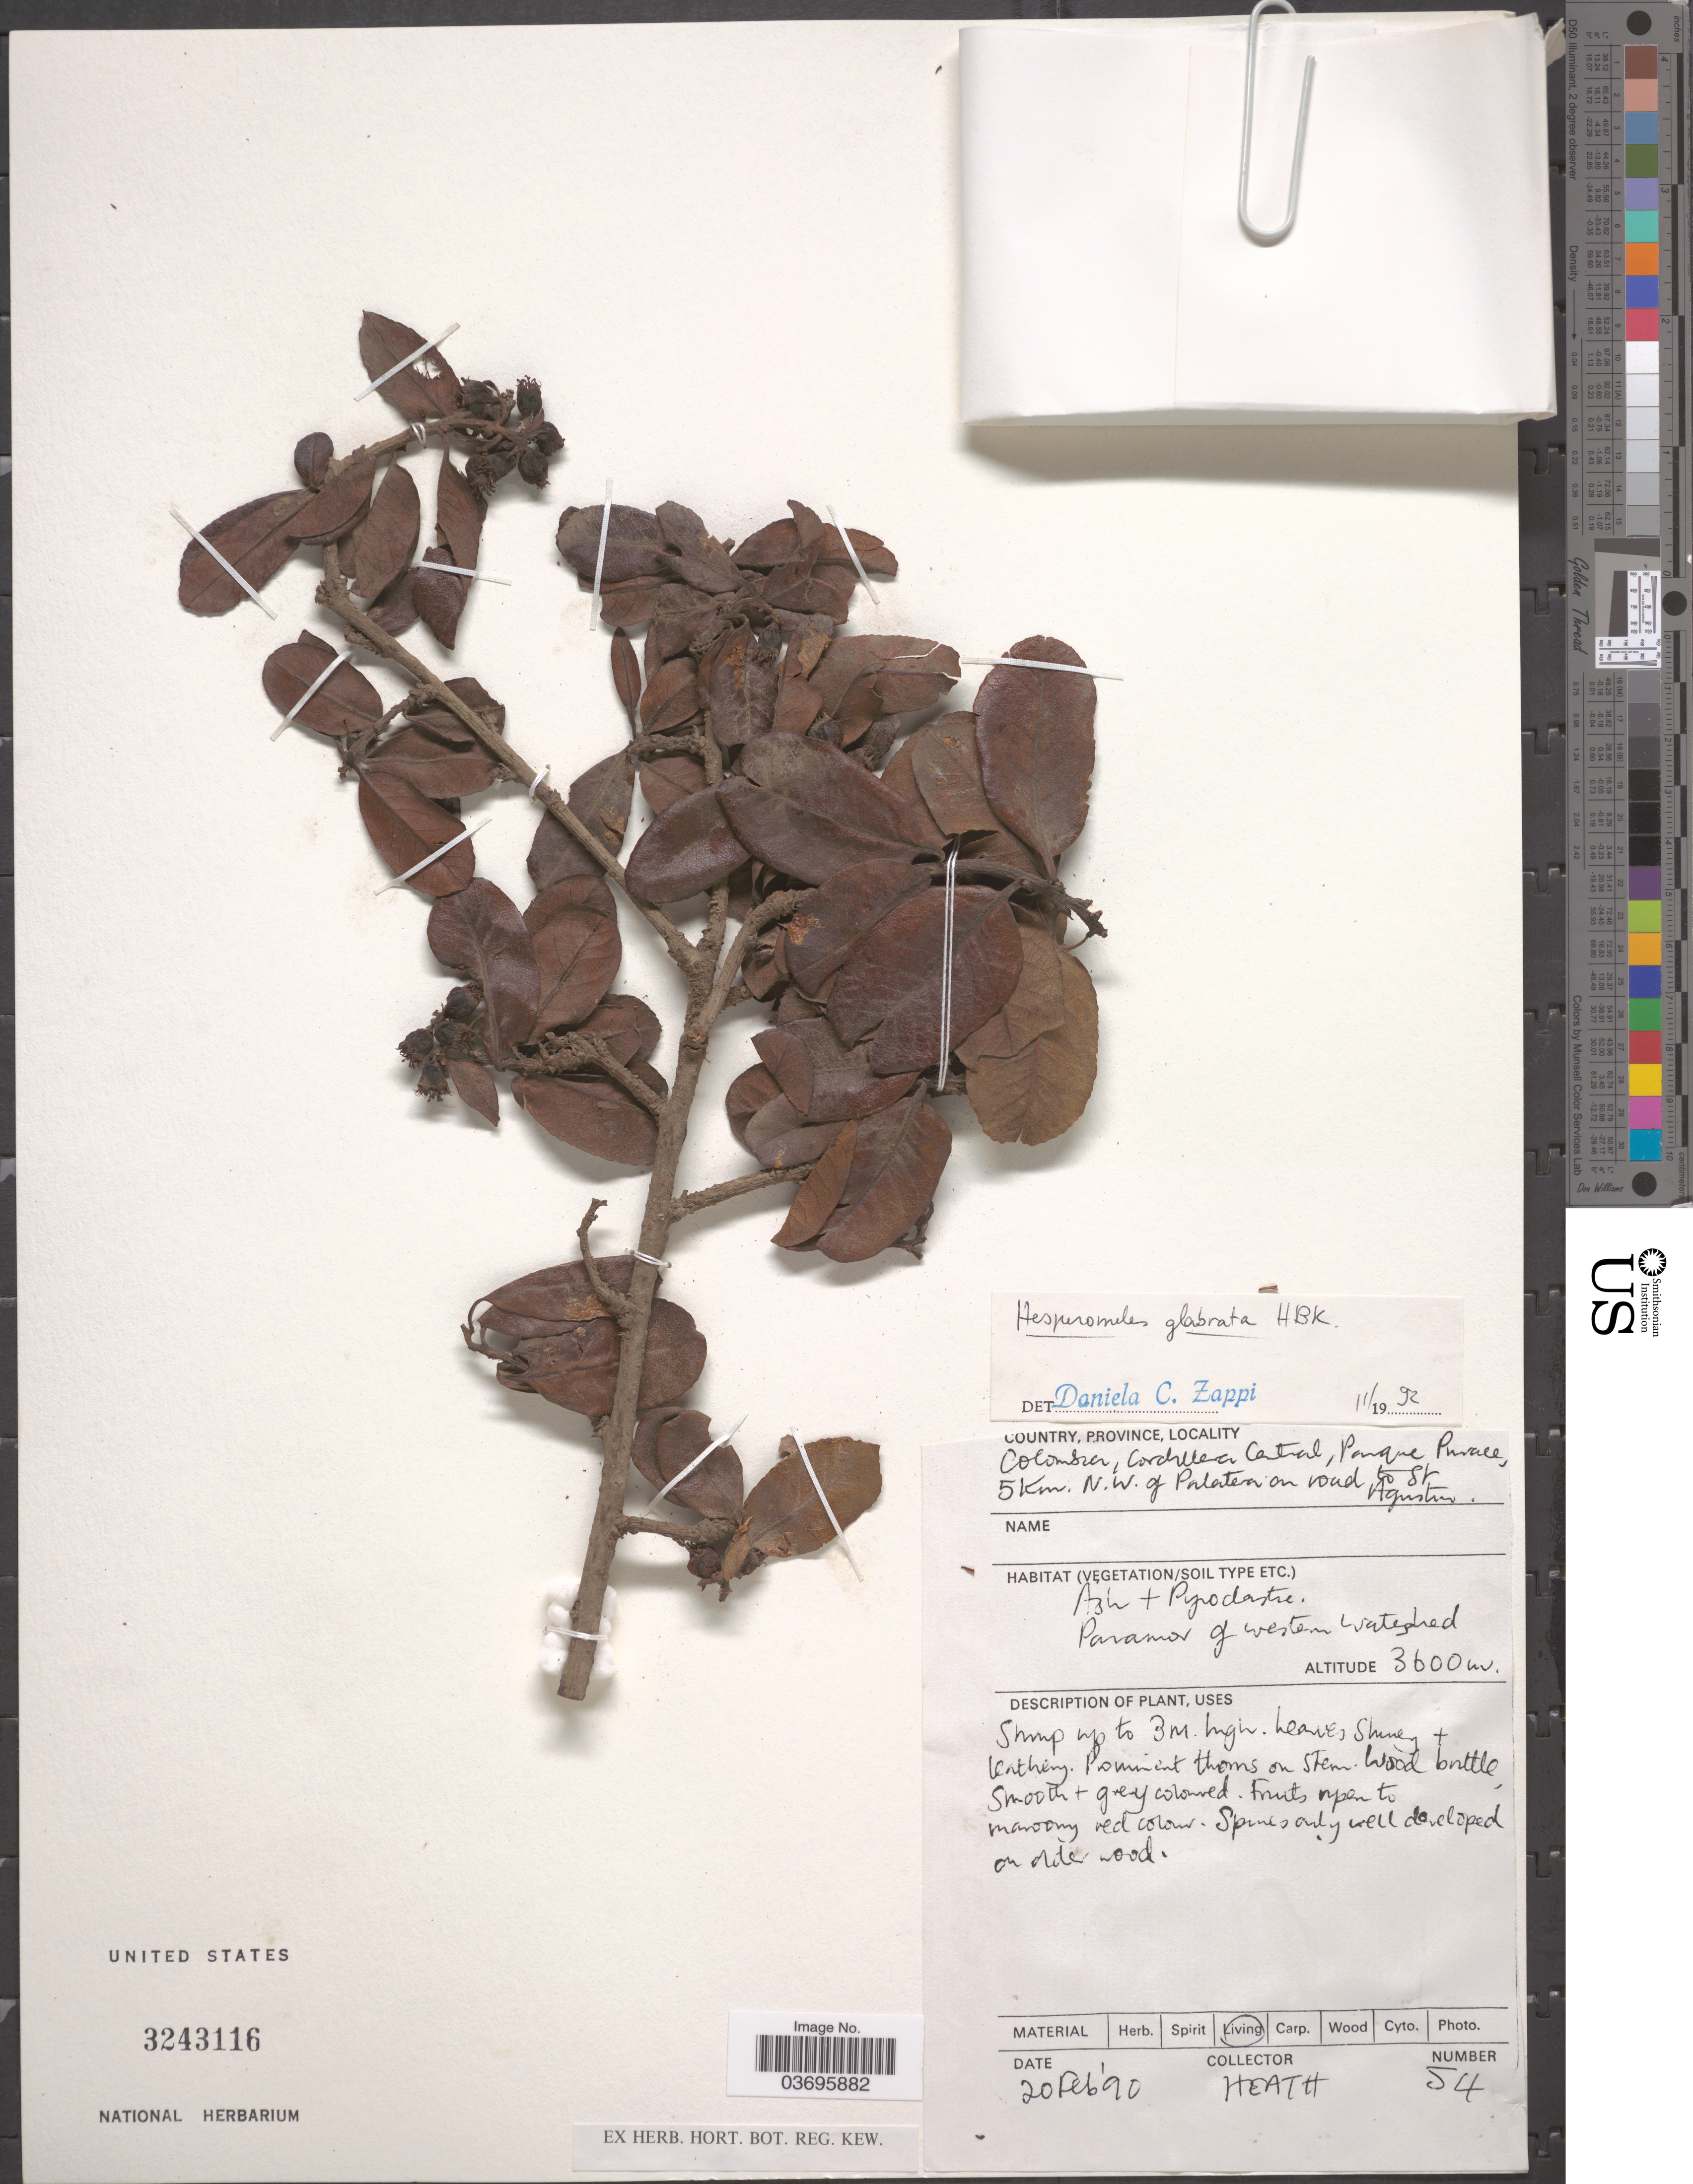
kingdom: Plantae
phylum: Tracheophyta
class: Magnoliopsida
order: Rosales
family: Rosaceae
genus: Hesperomeles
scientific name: Hesperomeles glabrata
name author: Kunth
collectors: Heath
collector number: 54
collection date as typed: Transcribed d/m/y: 20/2/90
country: Colombia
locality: Cordillera Central, Parque Purace, 5 Km. N. W. of Palatera on road to St Agustin. Paramos of western watershed.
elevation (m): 3600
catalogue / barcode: US 3243116